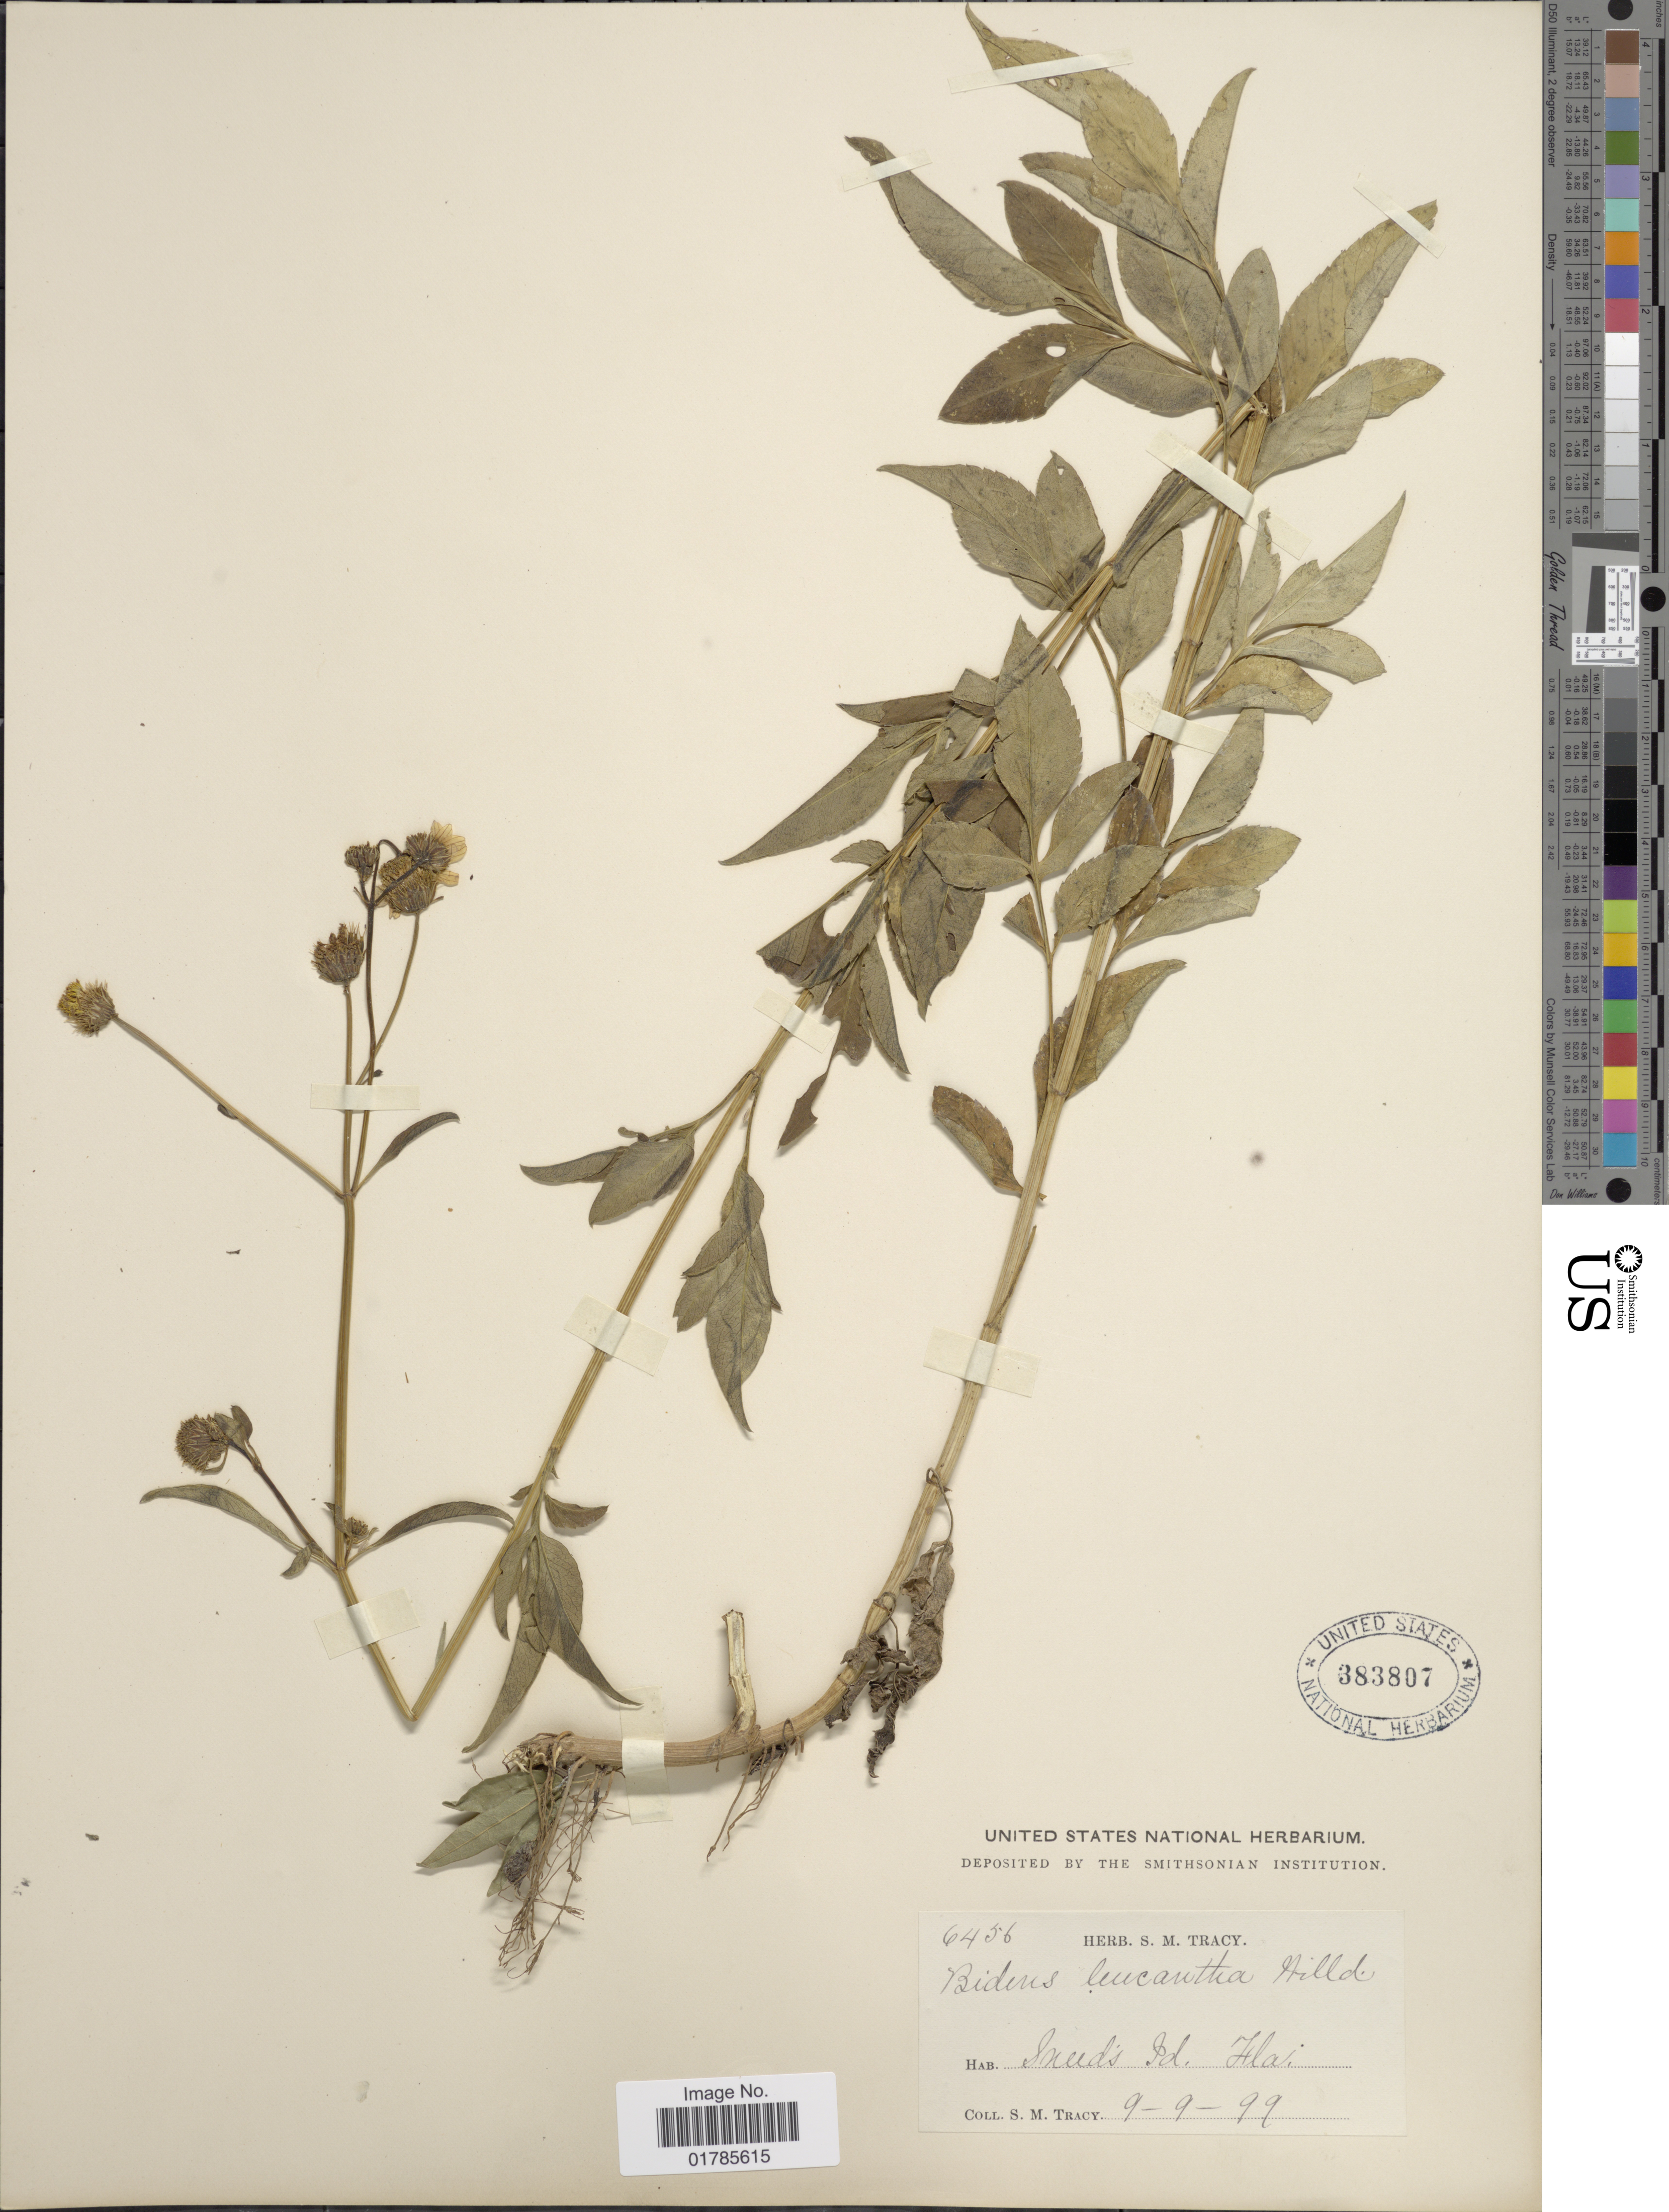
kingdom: Plantae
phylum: Tracheophyta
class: Magnoliopsida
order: Asterales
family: Asteraceae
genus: Bidens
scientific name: Bidens alba var. radiata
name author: (Sch. Bip.) R.E. Ballard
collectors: S. Stracy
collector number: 6456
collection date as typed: Transcribed d/m/y: 9/9/99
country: United States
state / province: Florida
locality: Sneeds Id.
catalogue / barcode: US 383807